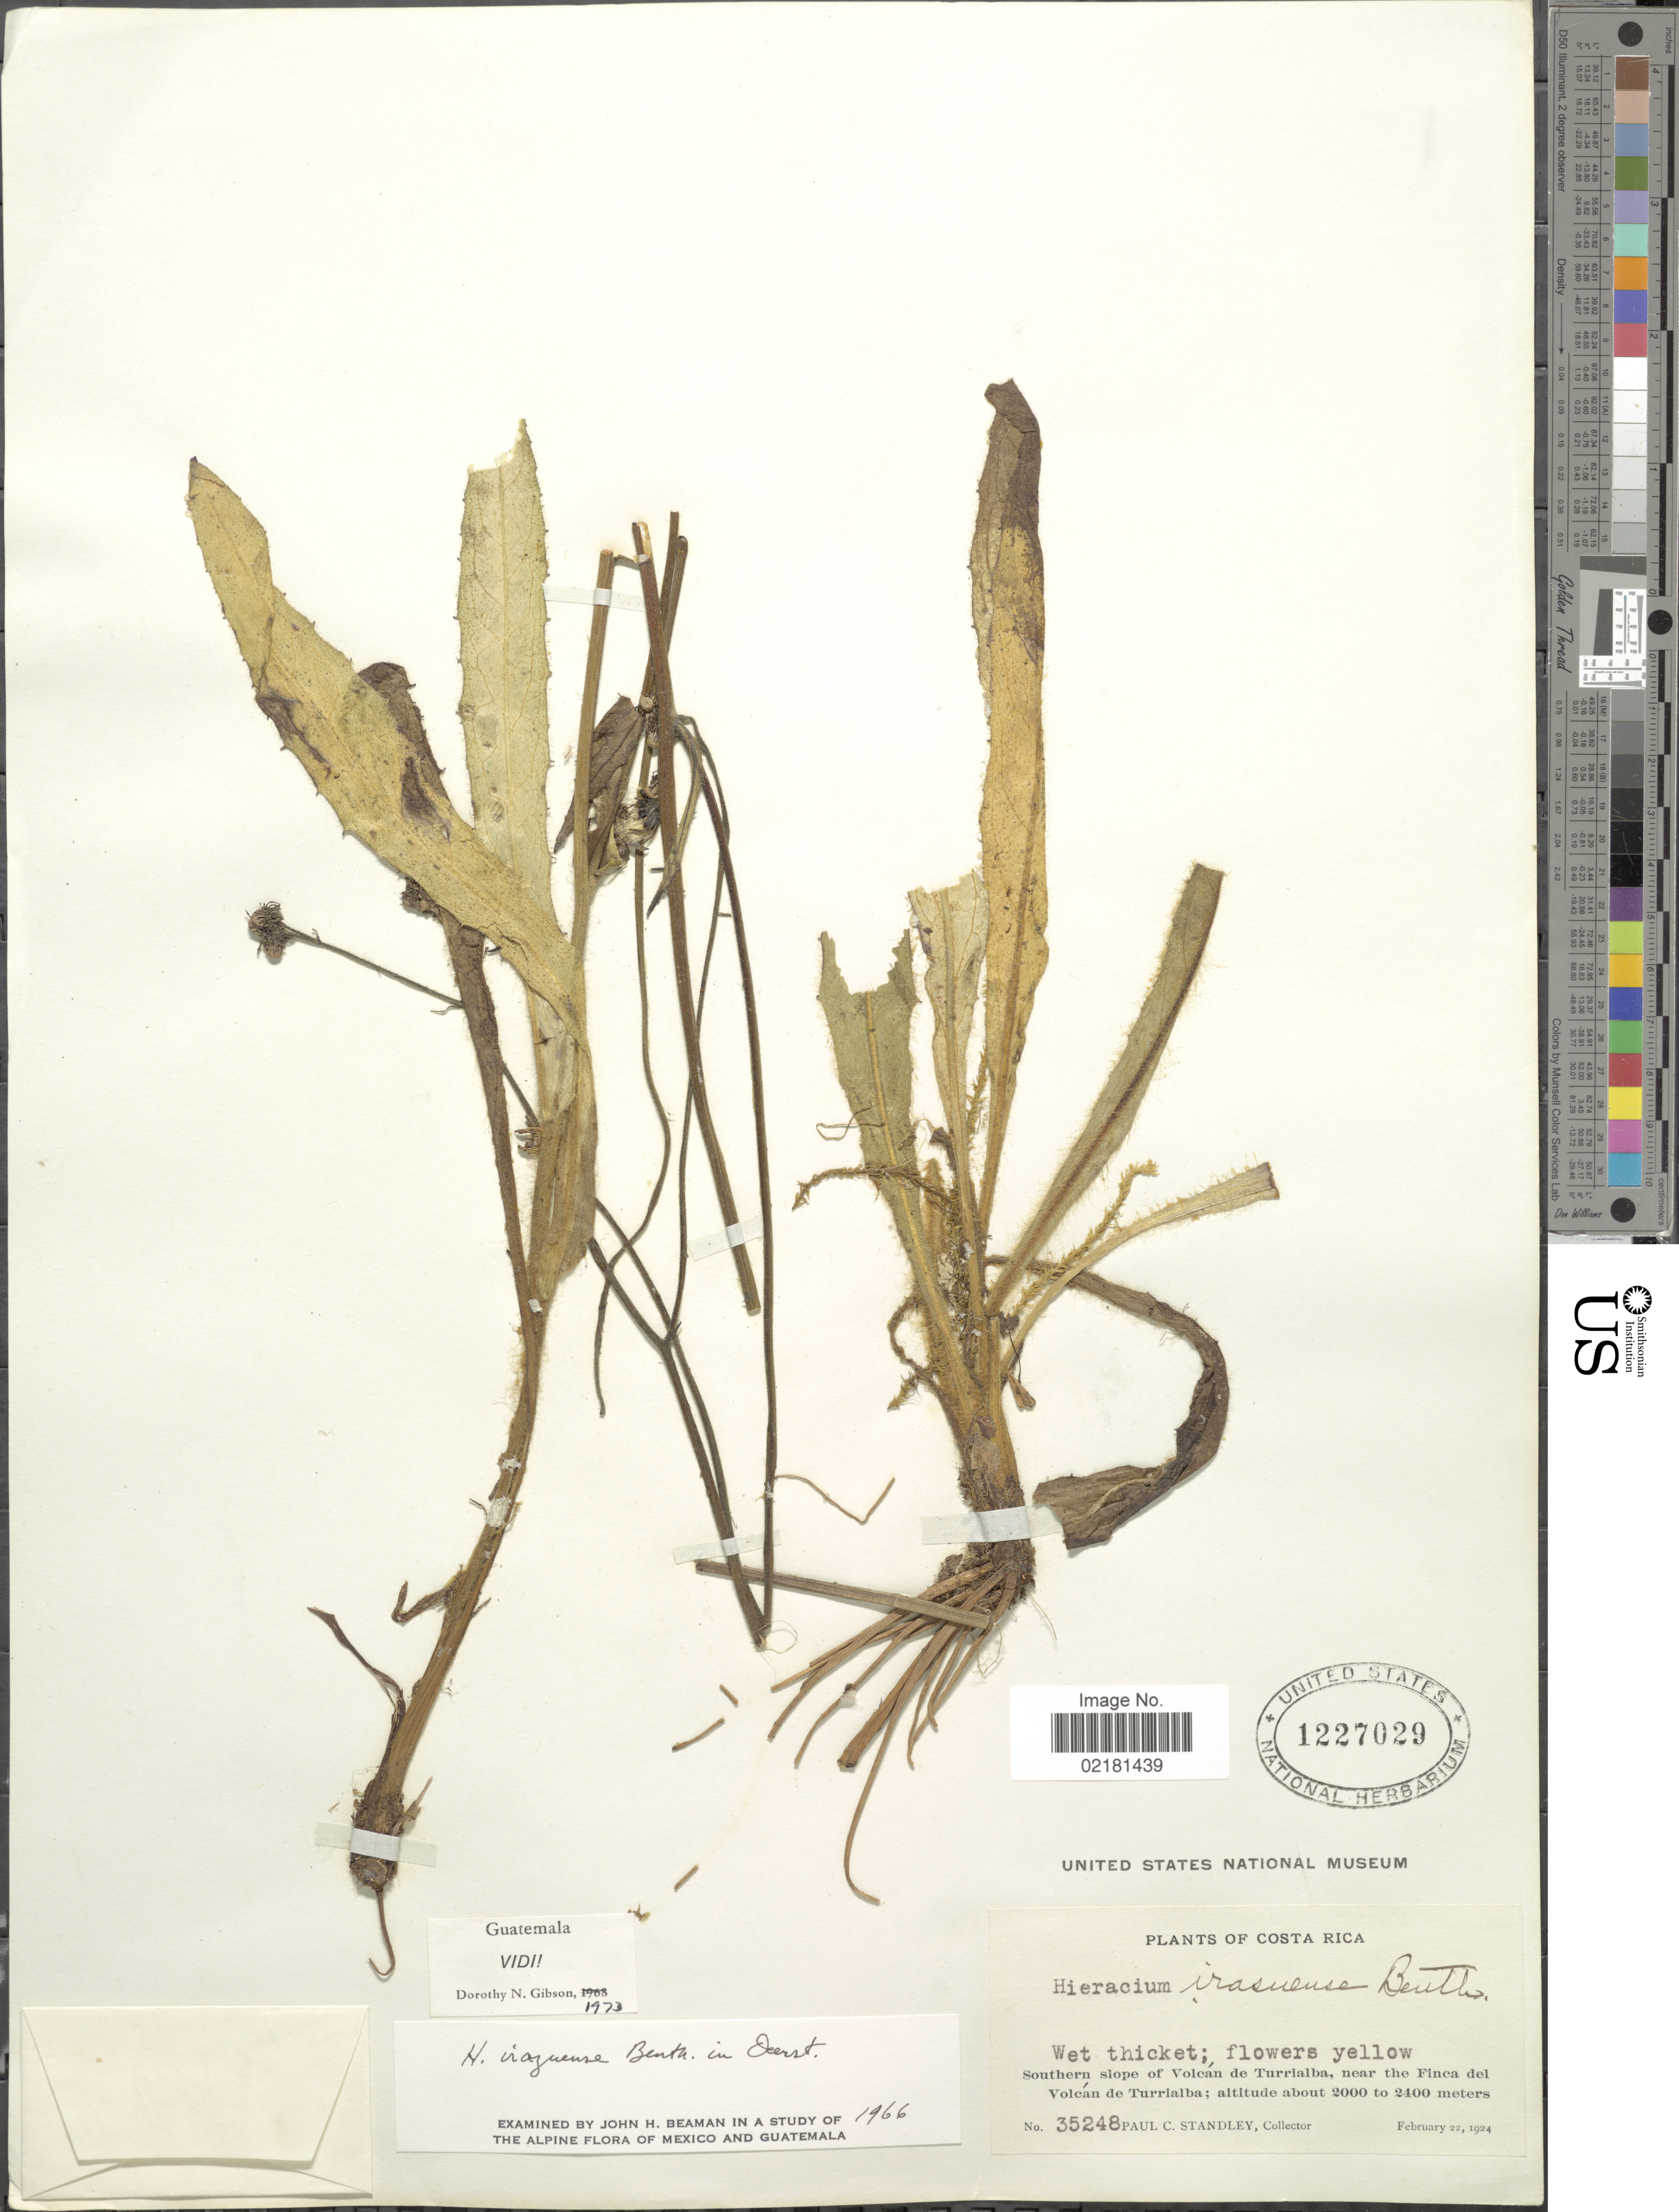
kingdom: Plantae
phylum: Tracheophyta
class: Magnoliopsida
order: Asterales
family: Asteraceae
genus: Hieracium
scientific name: Hieracium irasuense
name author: Benth.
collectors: P. C. Standley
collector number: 35248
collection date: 1924-02-22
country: Costa Rica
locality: Southern slope of Volcan de Turrialba, near the Finca del Volcan de Turrialba.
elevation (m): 2000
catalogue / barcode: US 1227029